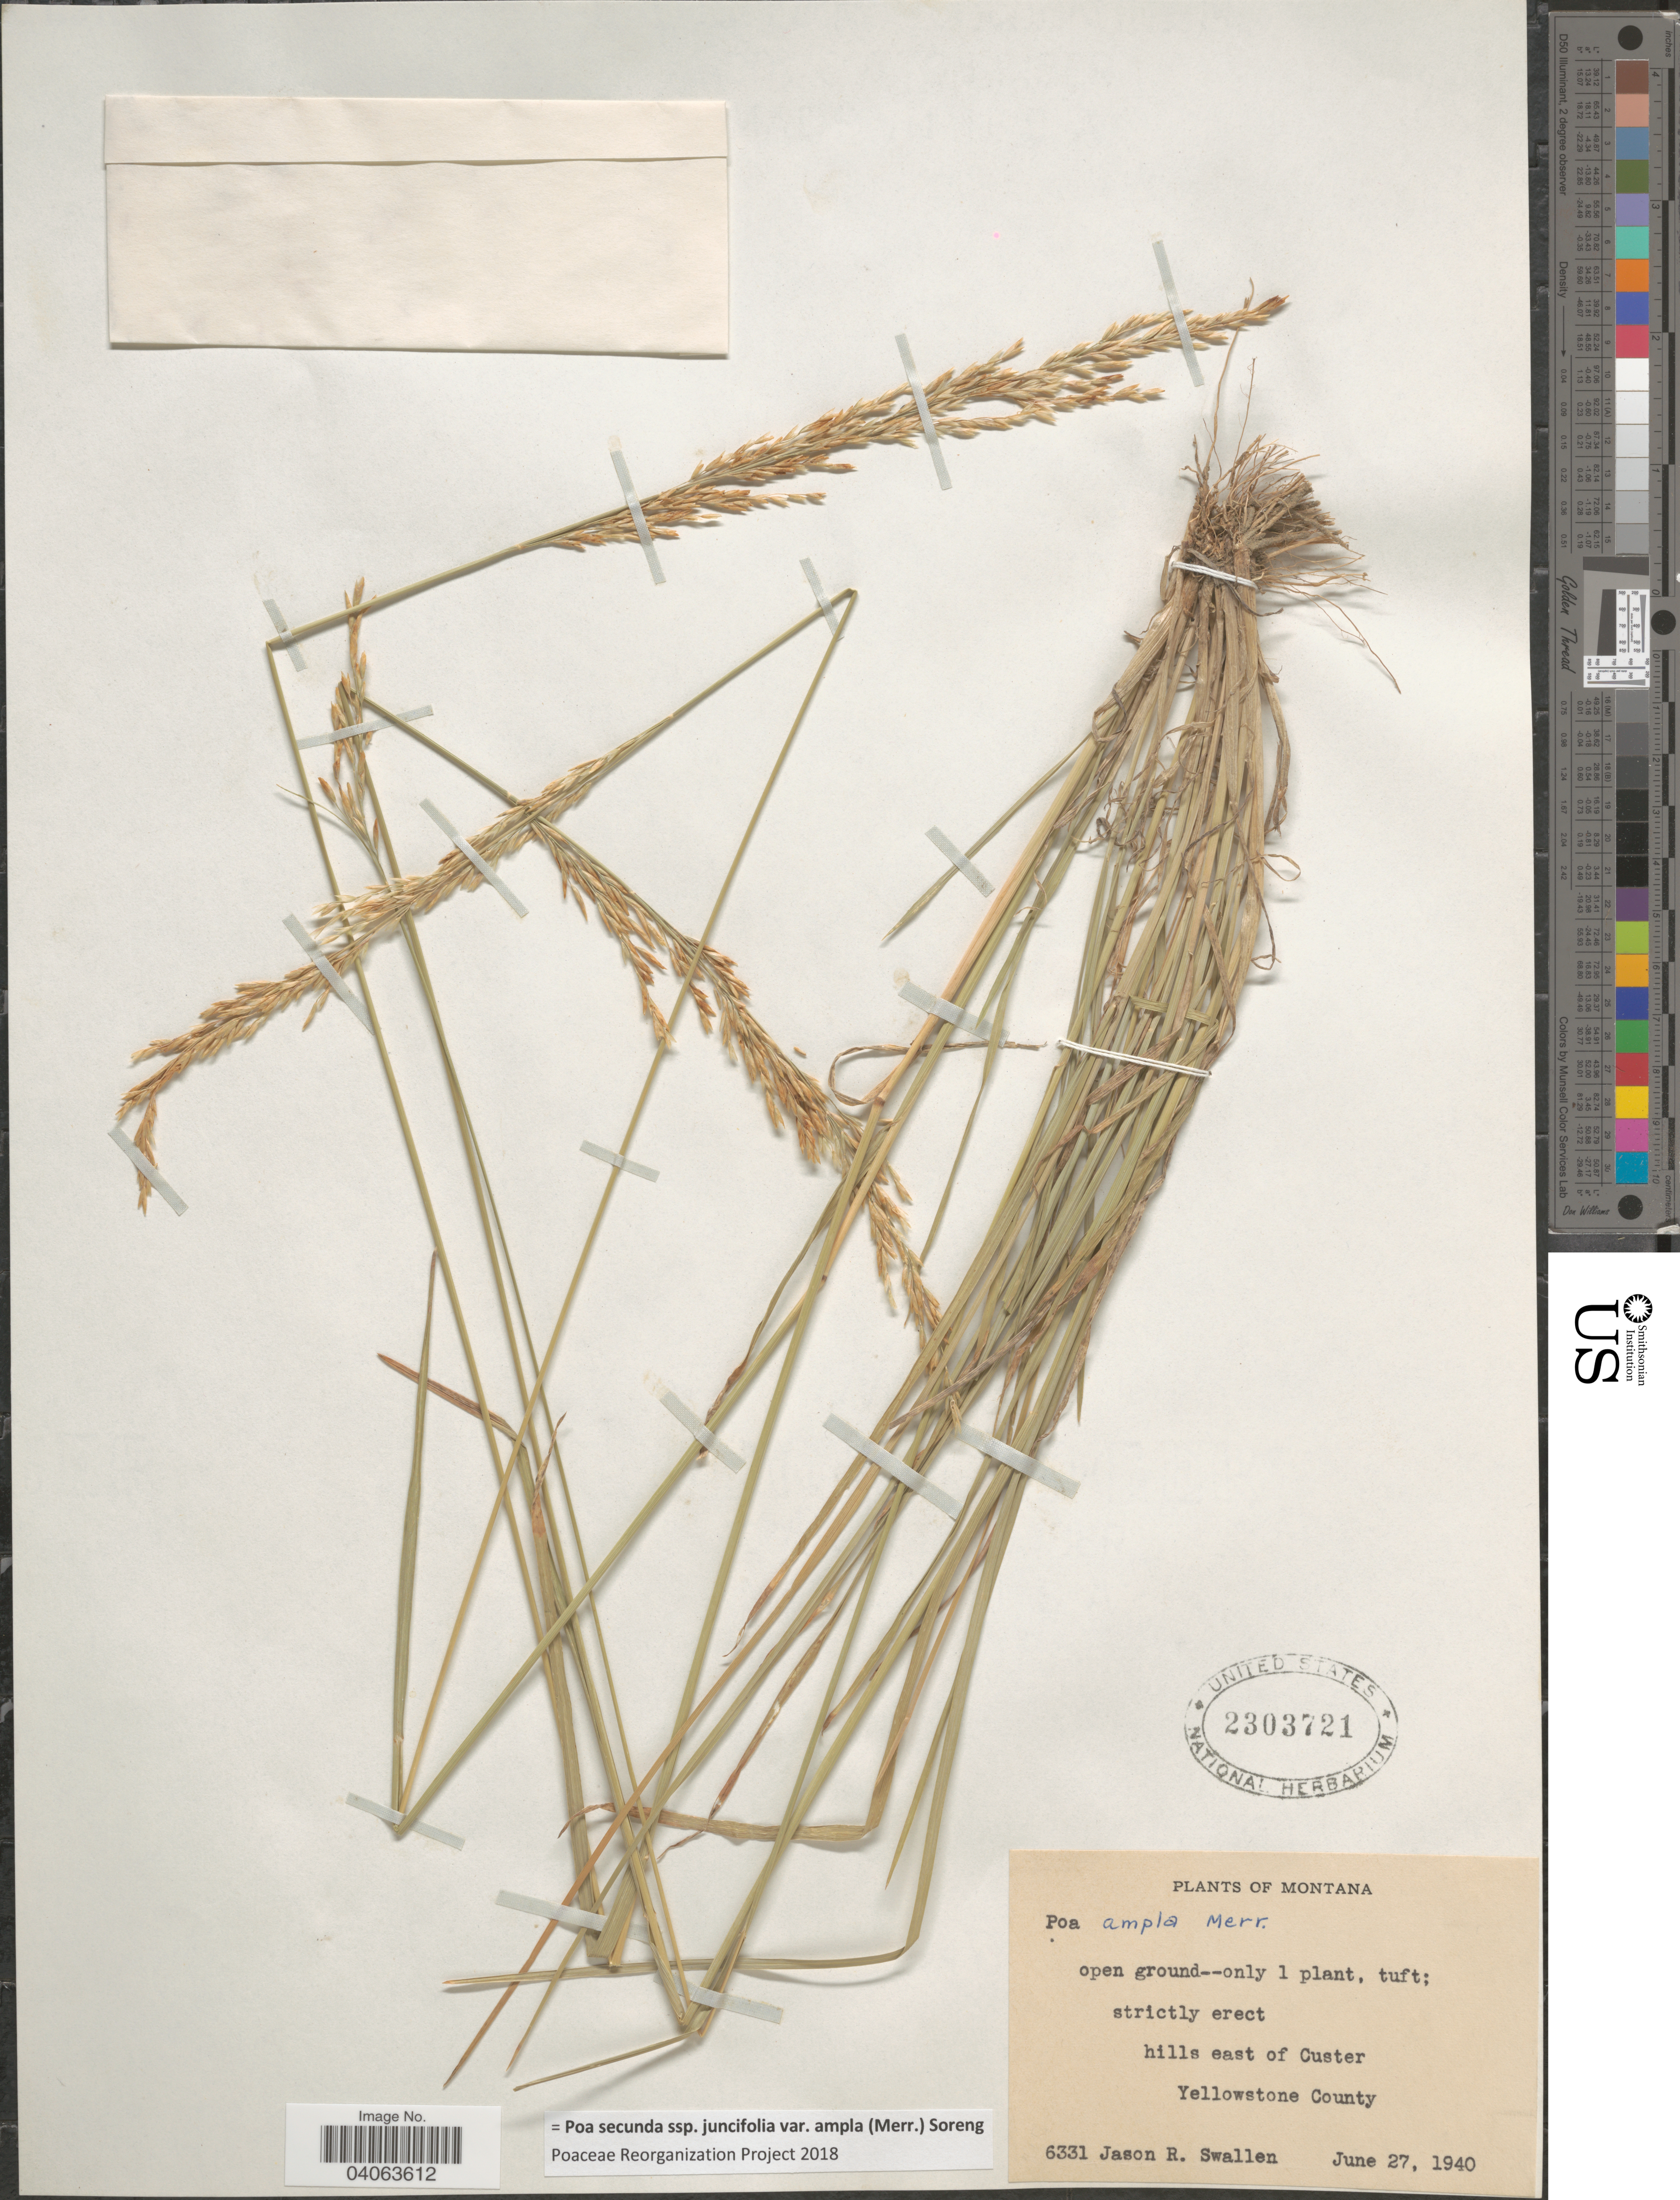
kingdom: Plantae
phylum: Tracheophyta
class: Liliopsida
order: Poales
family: Poaceae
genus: Poa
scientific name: Poa secunda subsp. juncifolia var. ampla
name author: (Merr.) Soreng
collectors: J. R. Swallen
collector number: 6331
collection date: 1940-06-27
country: United States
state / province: Montana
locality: Hills east of Custer, Yellowstone County.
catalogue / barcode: US 2303721